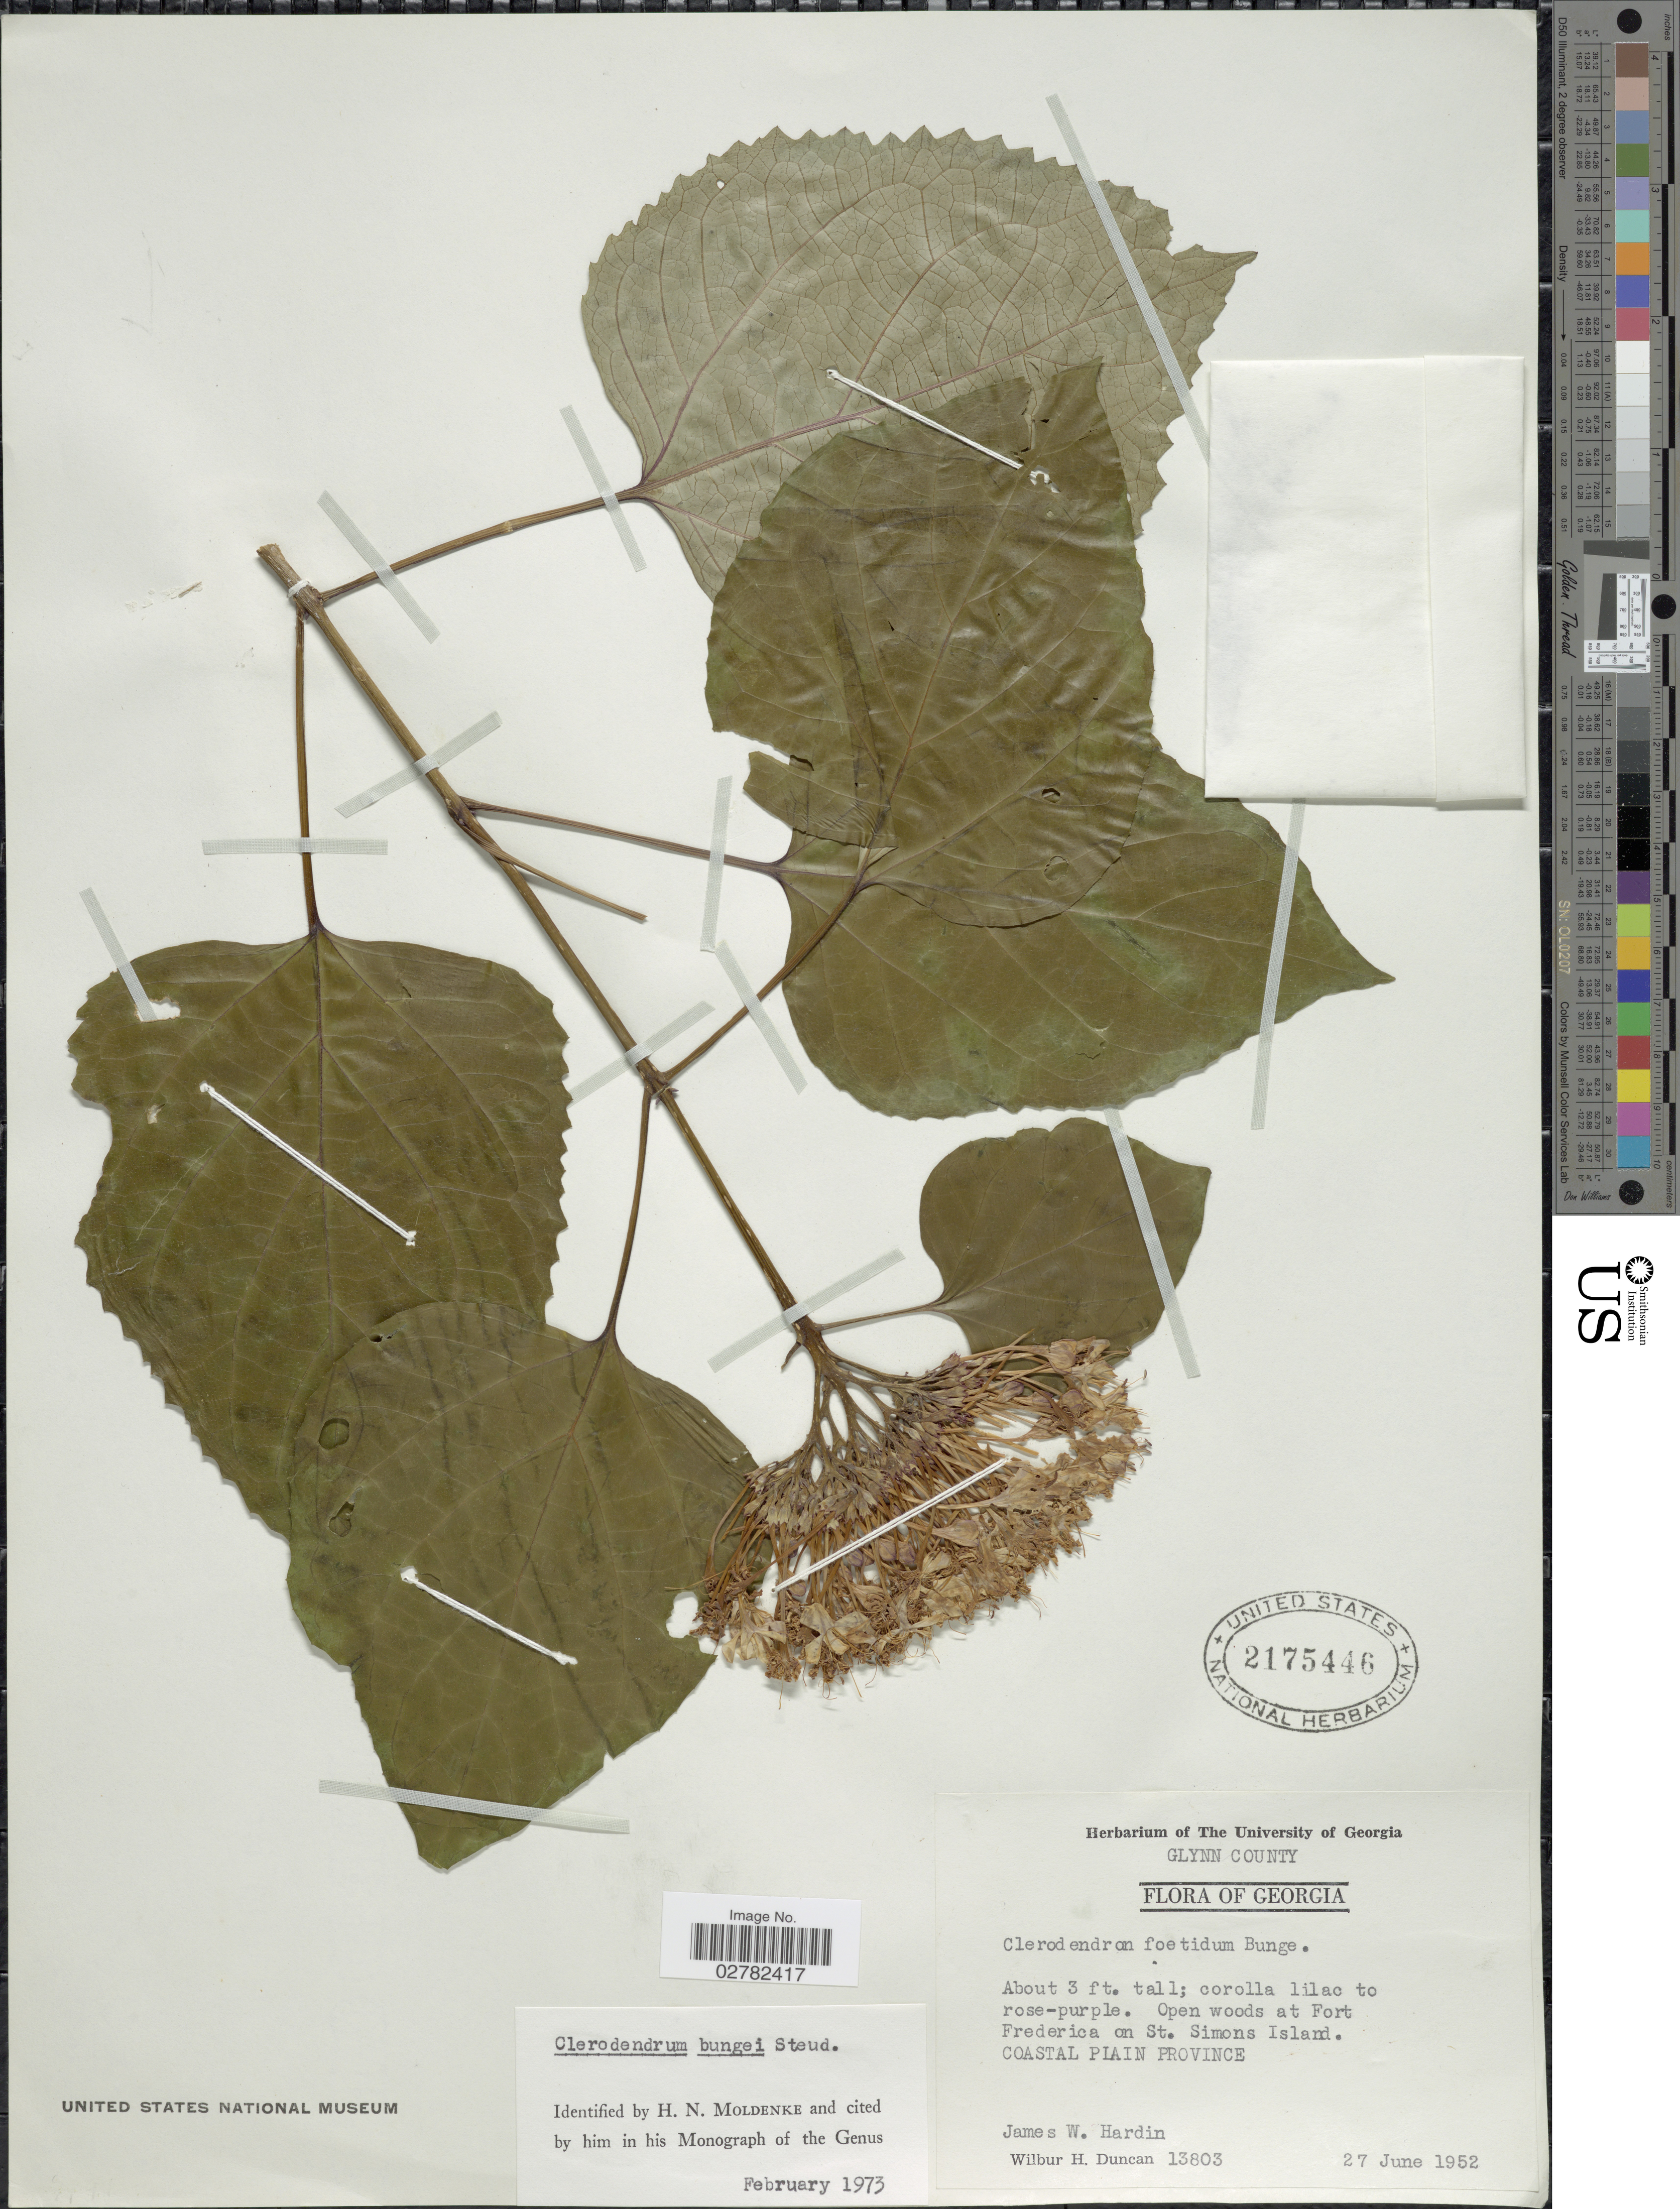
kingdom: Plantae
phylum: Tracheophyta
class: Magnoliopsida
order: Lamiales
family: Lamiaceae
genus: Clerodendrum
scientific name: Clerodendrum bungei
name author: Steud.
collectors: J. W. Hardin & W. H. Duncan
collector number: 13803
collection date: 1952-06-27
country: United States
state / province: Georgia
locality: Glynn County, Open woods at Fort Frederica on St. Simons Island., Coastal Plain Province.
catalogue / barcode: US 2175446